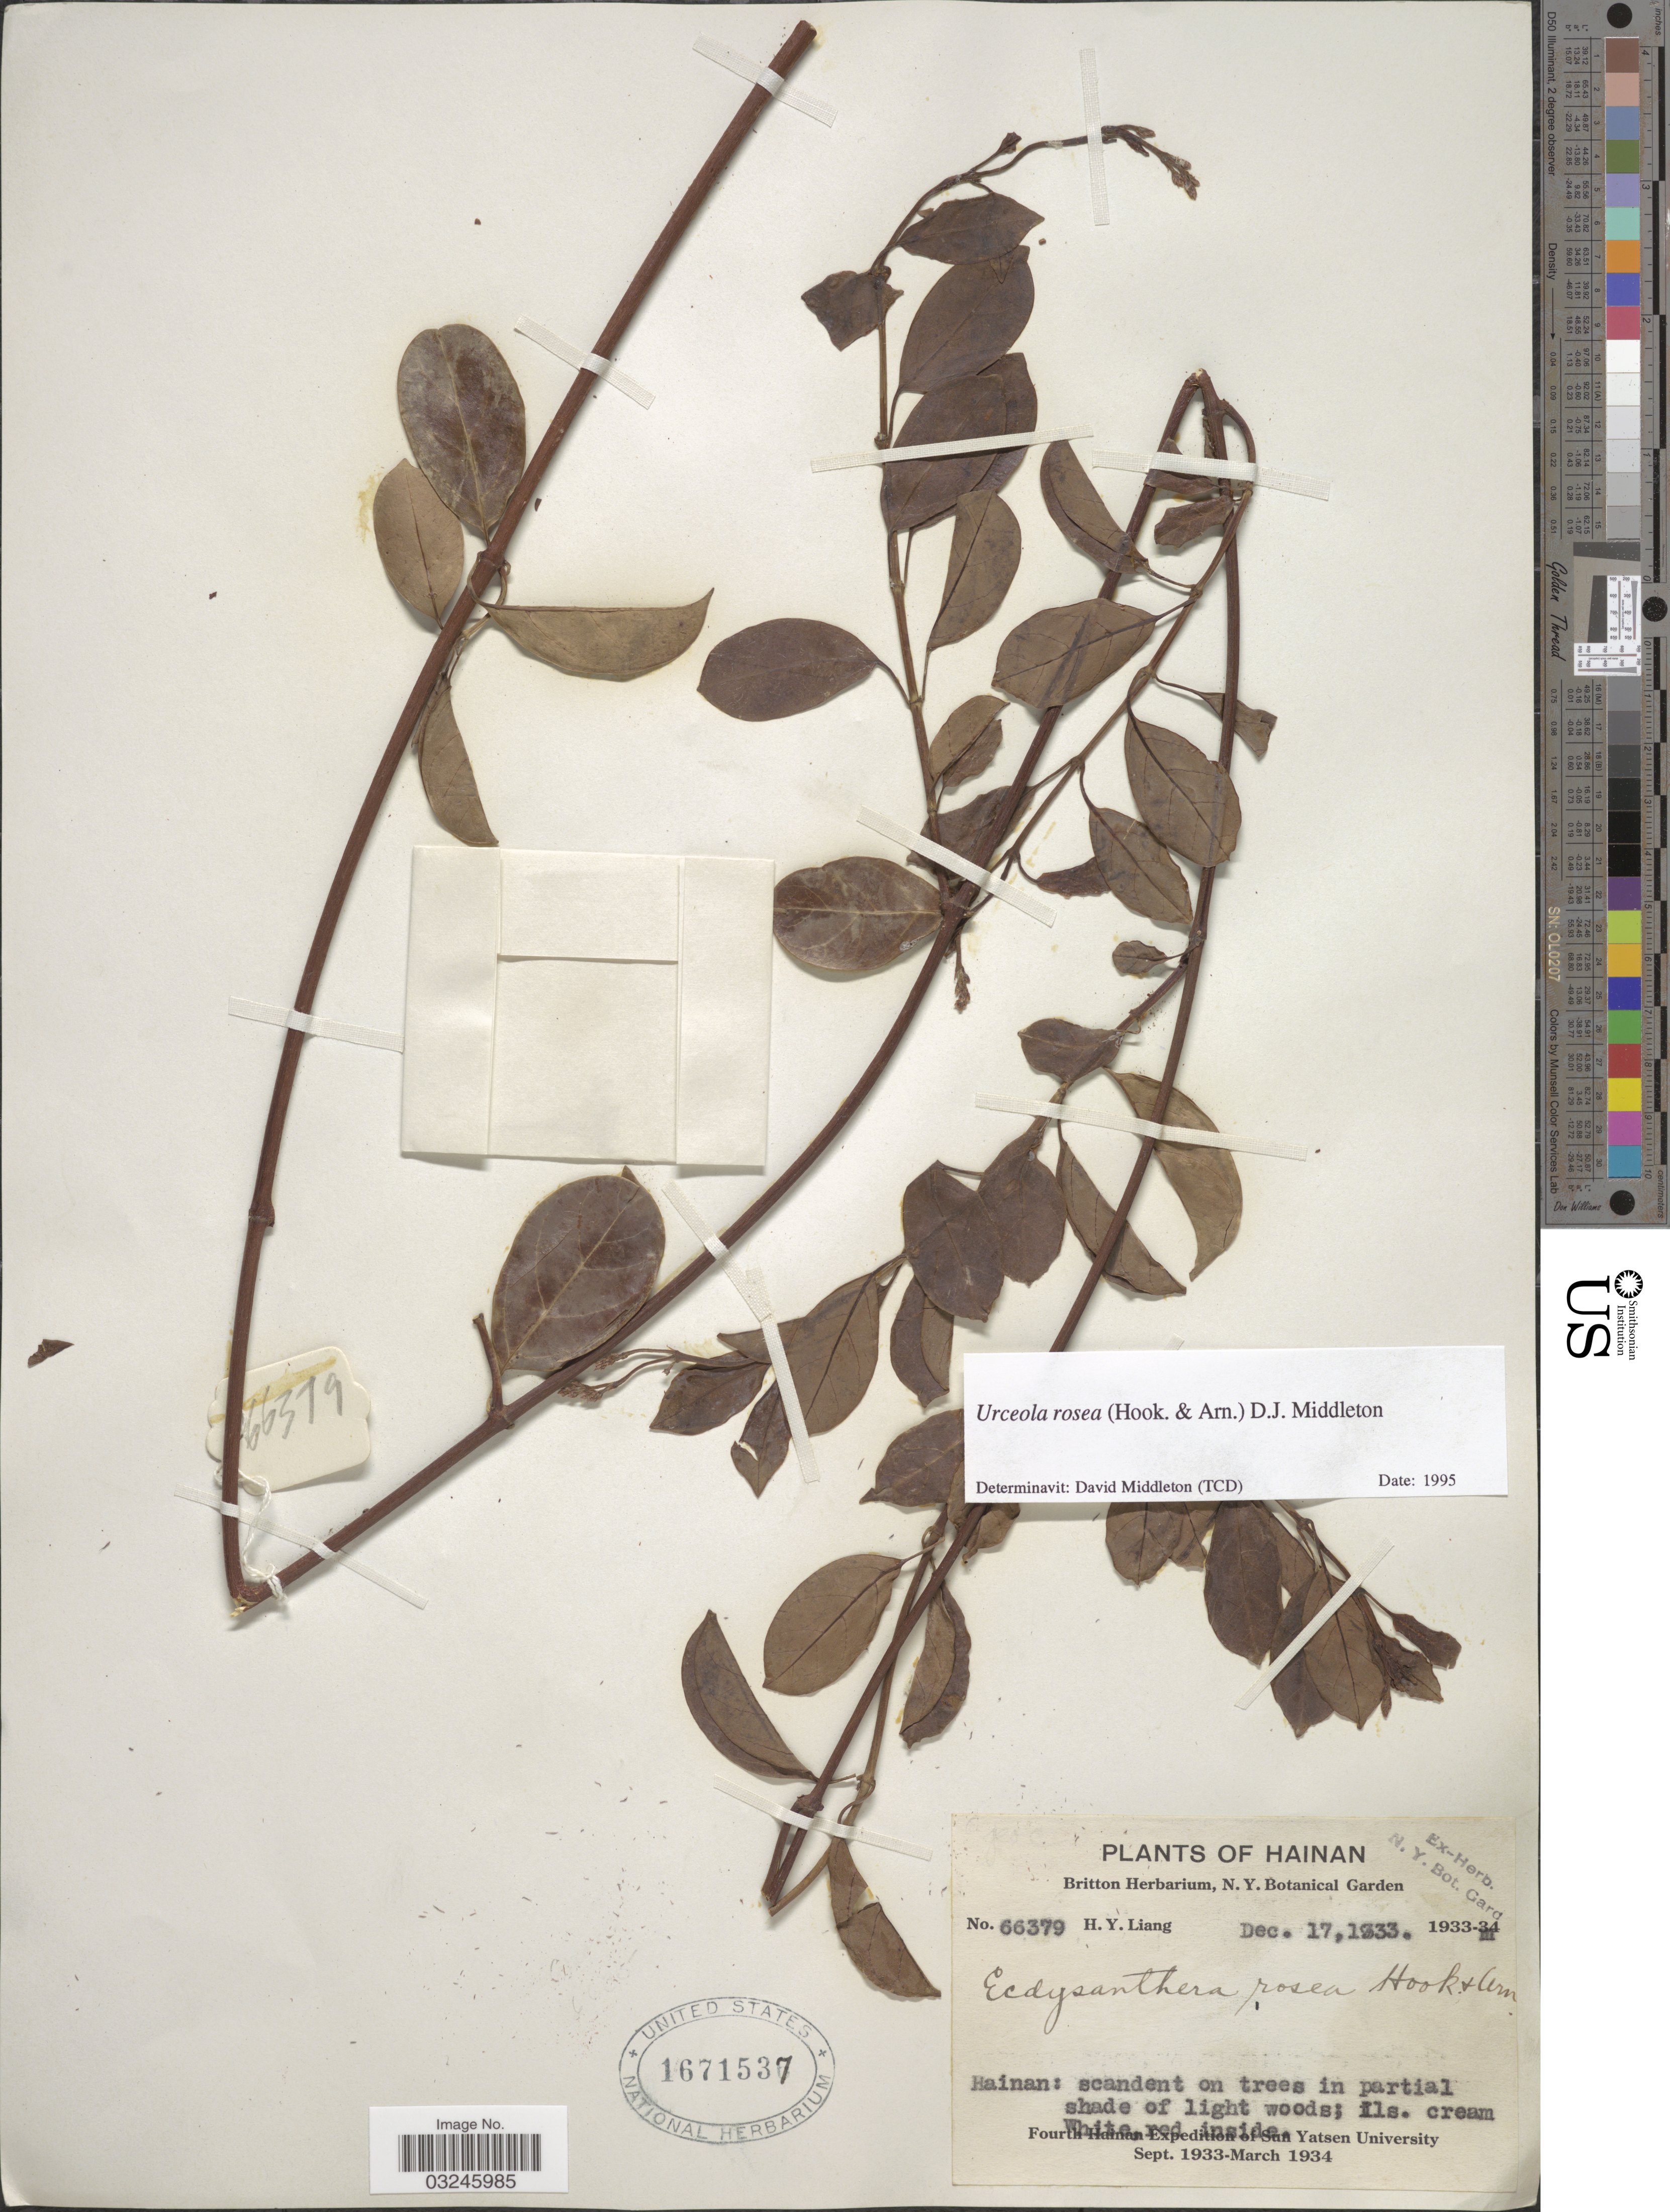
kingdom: Plantae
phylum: Tracheophyta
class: Magnoliopsida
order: Gentianales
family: Apocynaceae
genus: Urceola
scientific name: Urceola rosea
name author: Hook. & Arn.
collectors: H. Y. Liang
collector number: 66379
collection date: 1933-12-17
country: China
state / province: Hainan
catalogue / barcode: US 1671537